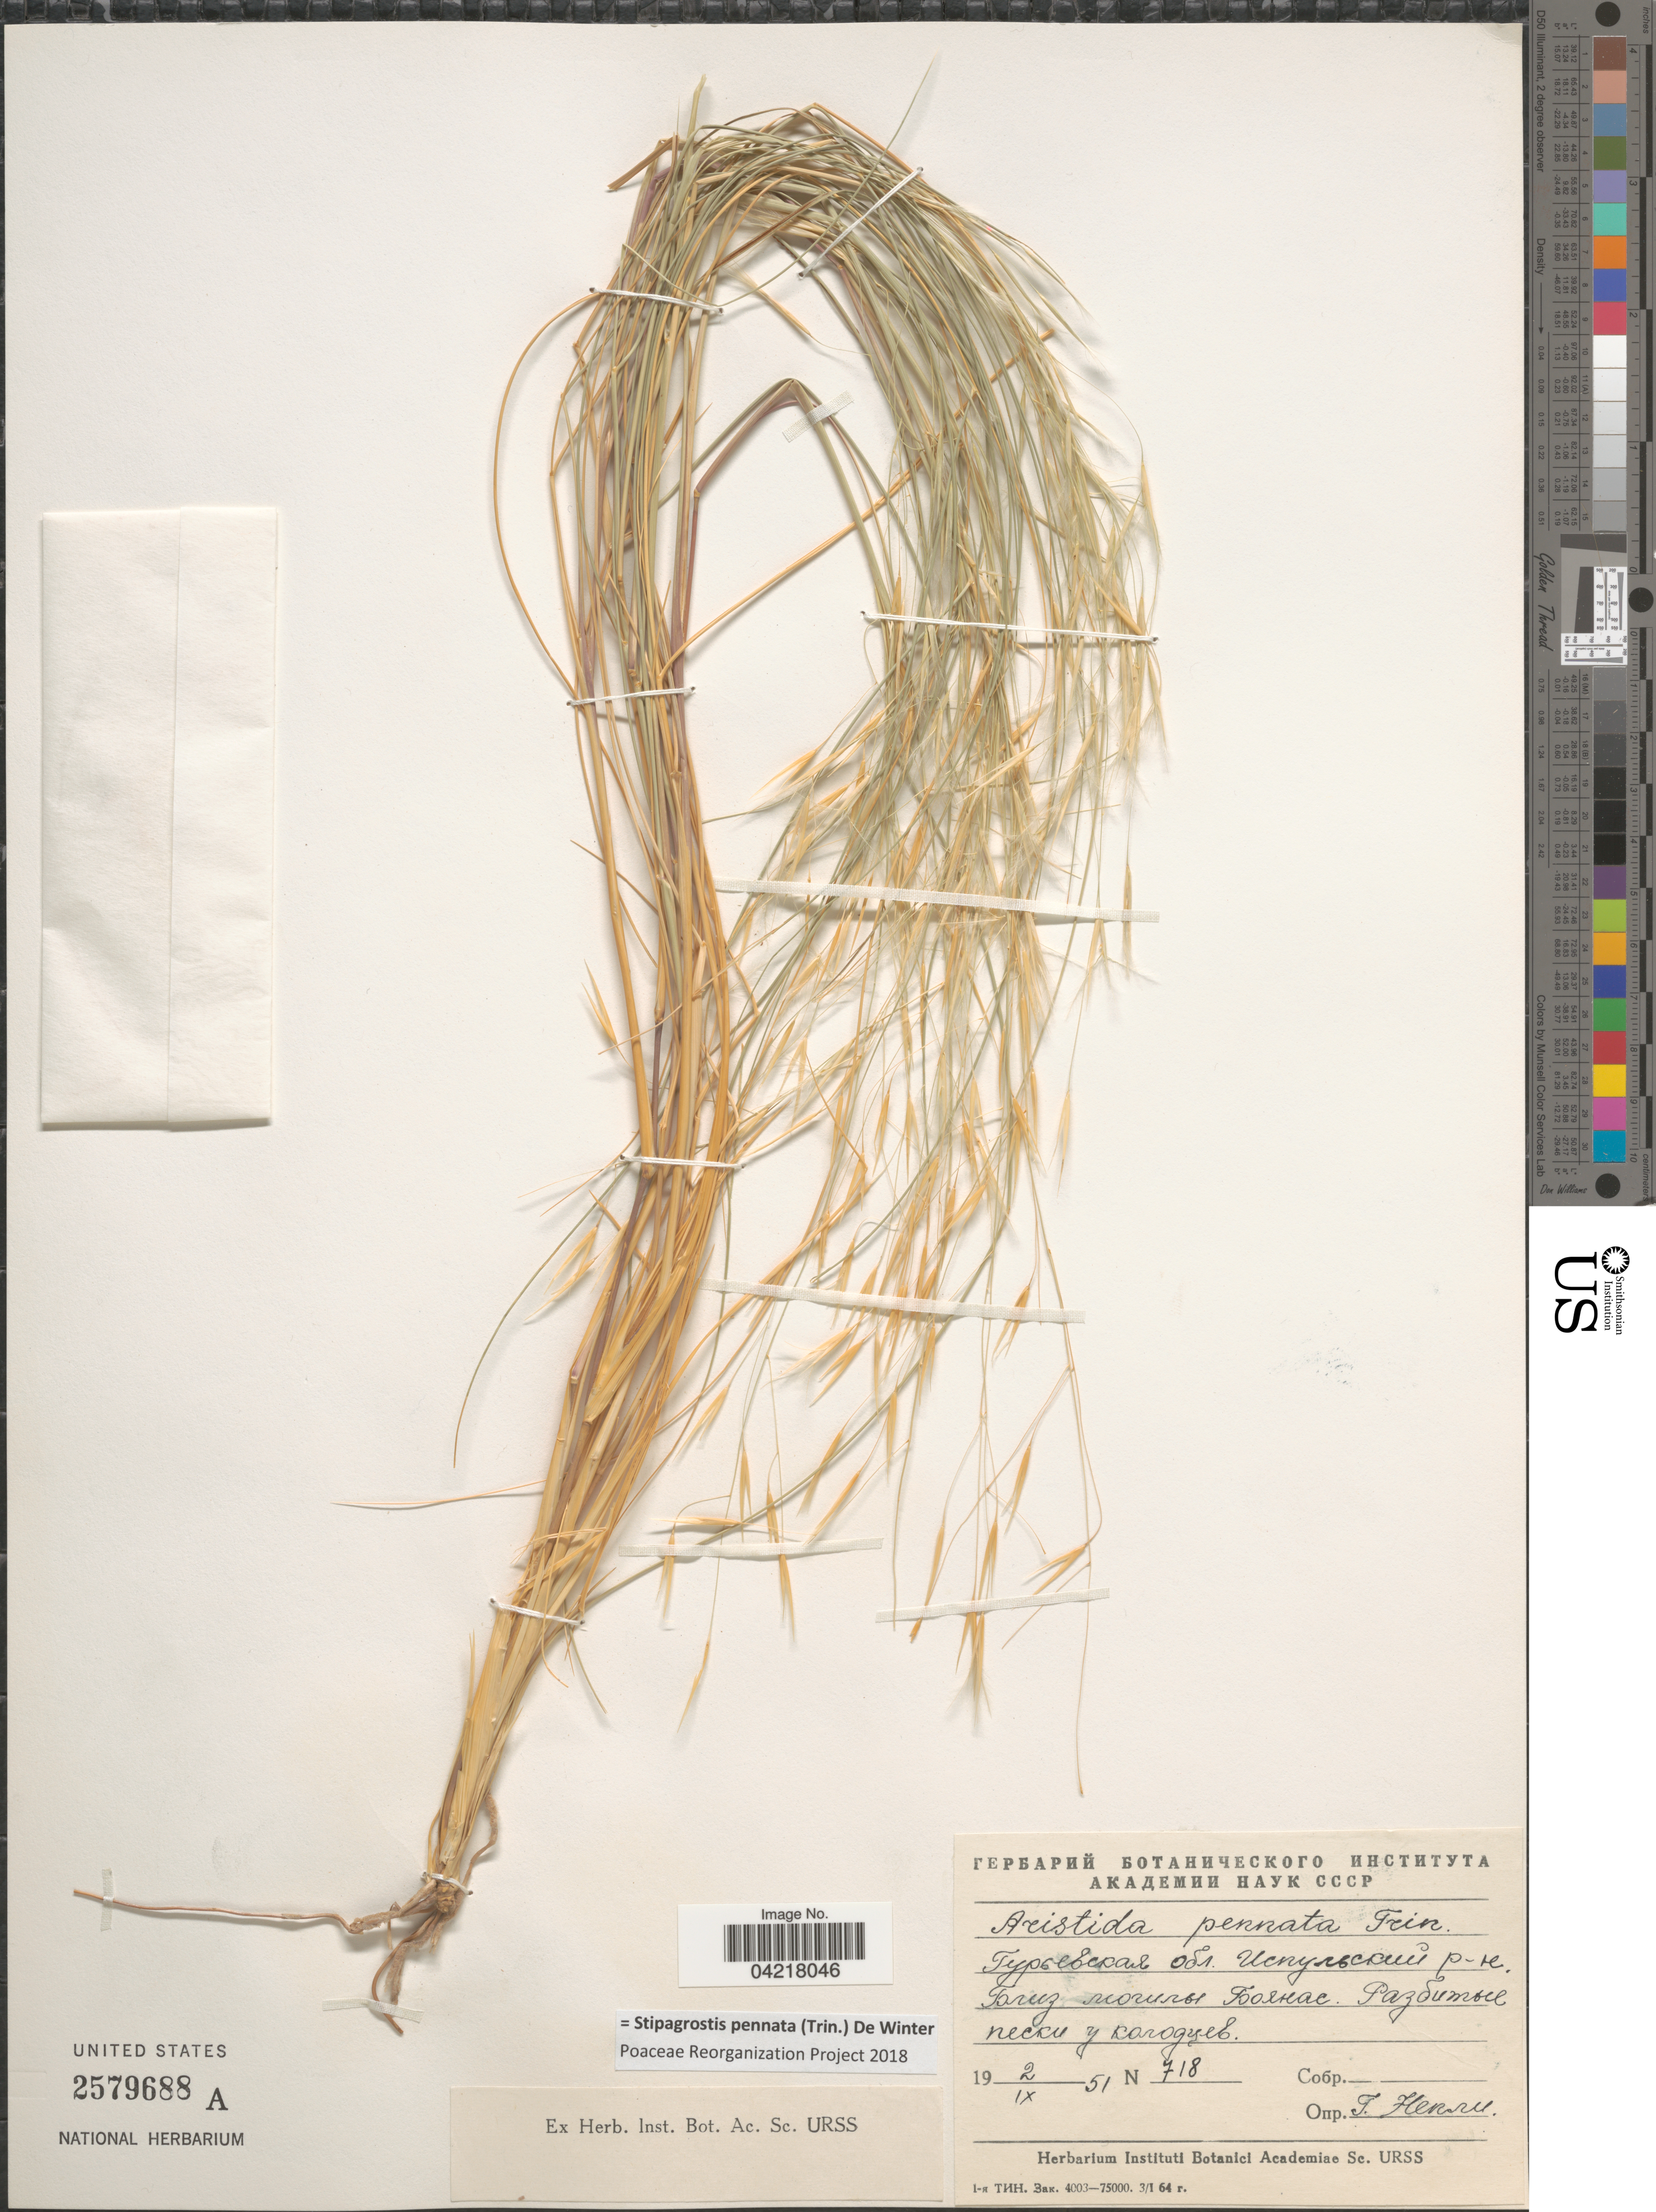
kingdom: Plantae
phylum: Tracheophyta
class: Liliopsida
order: Poales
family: Poaceae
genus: Stipagrostis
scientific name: Stipagrostis pennata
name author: (Trin.) De Winter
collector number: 718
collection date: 1951-09-02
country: Kazakhstan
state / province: Atyrau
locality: Near grave Boyanas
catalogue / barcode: US 2579688A